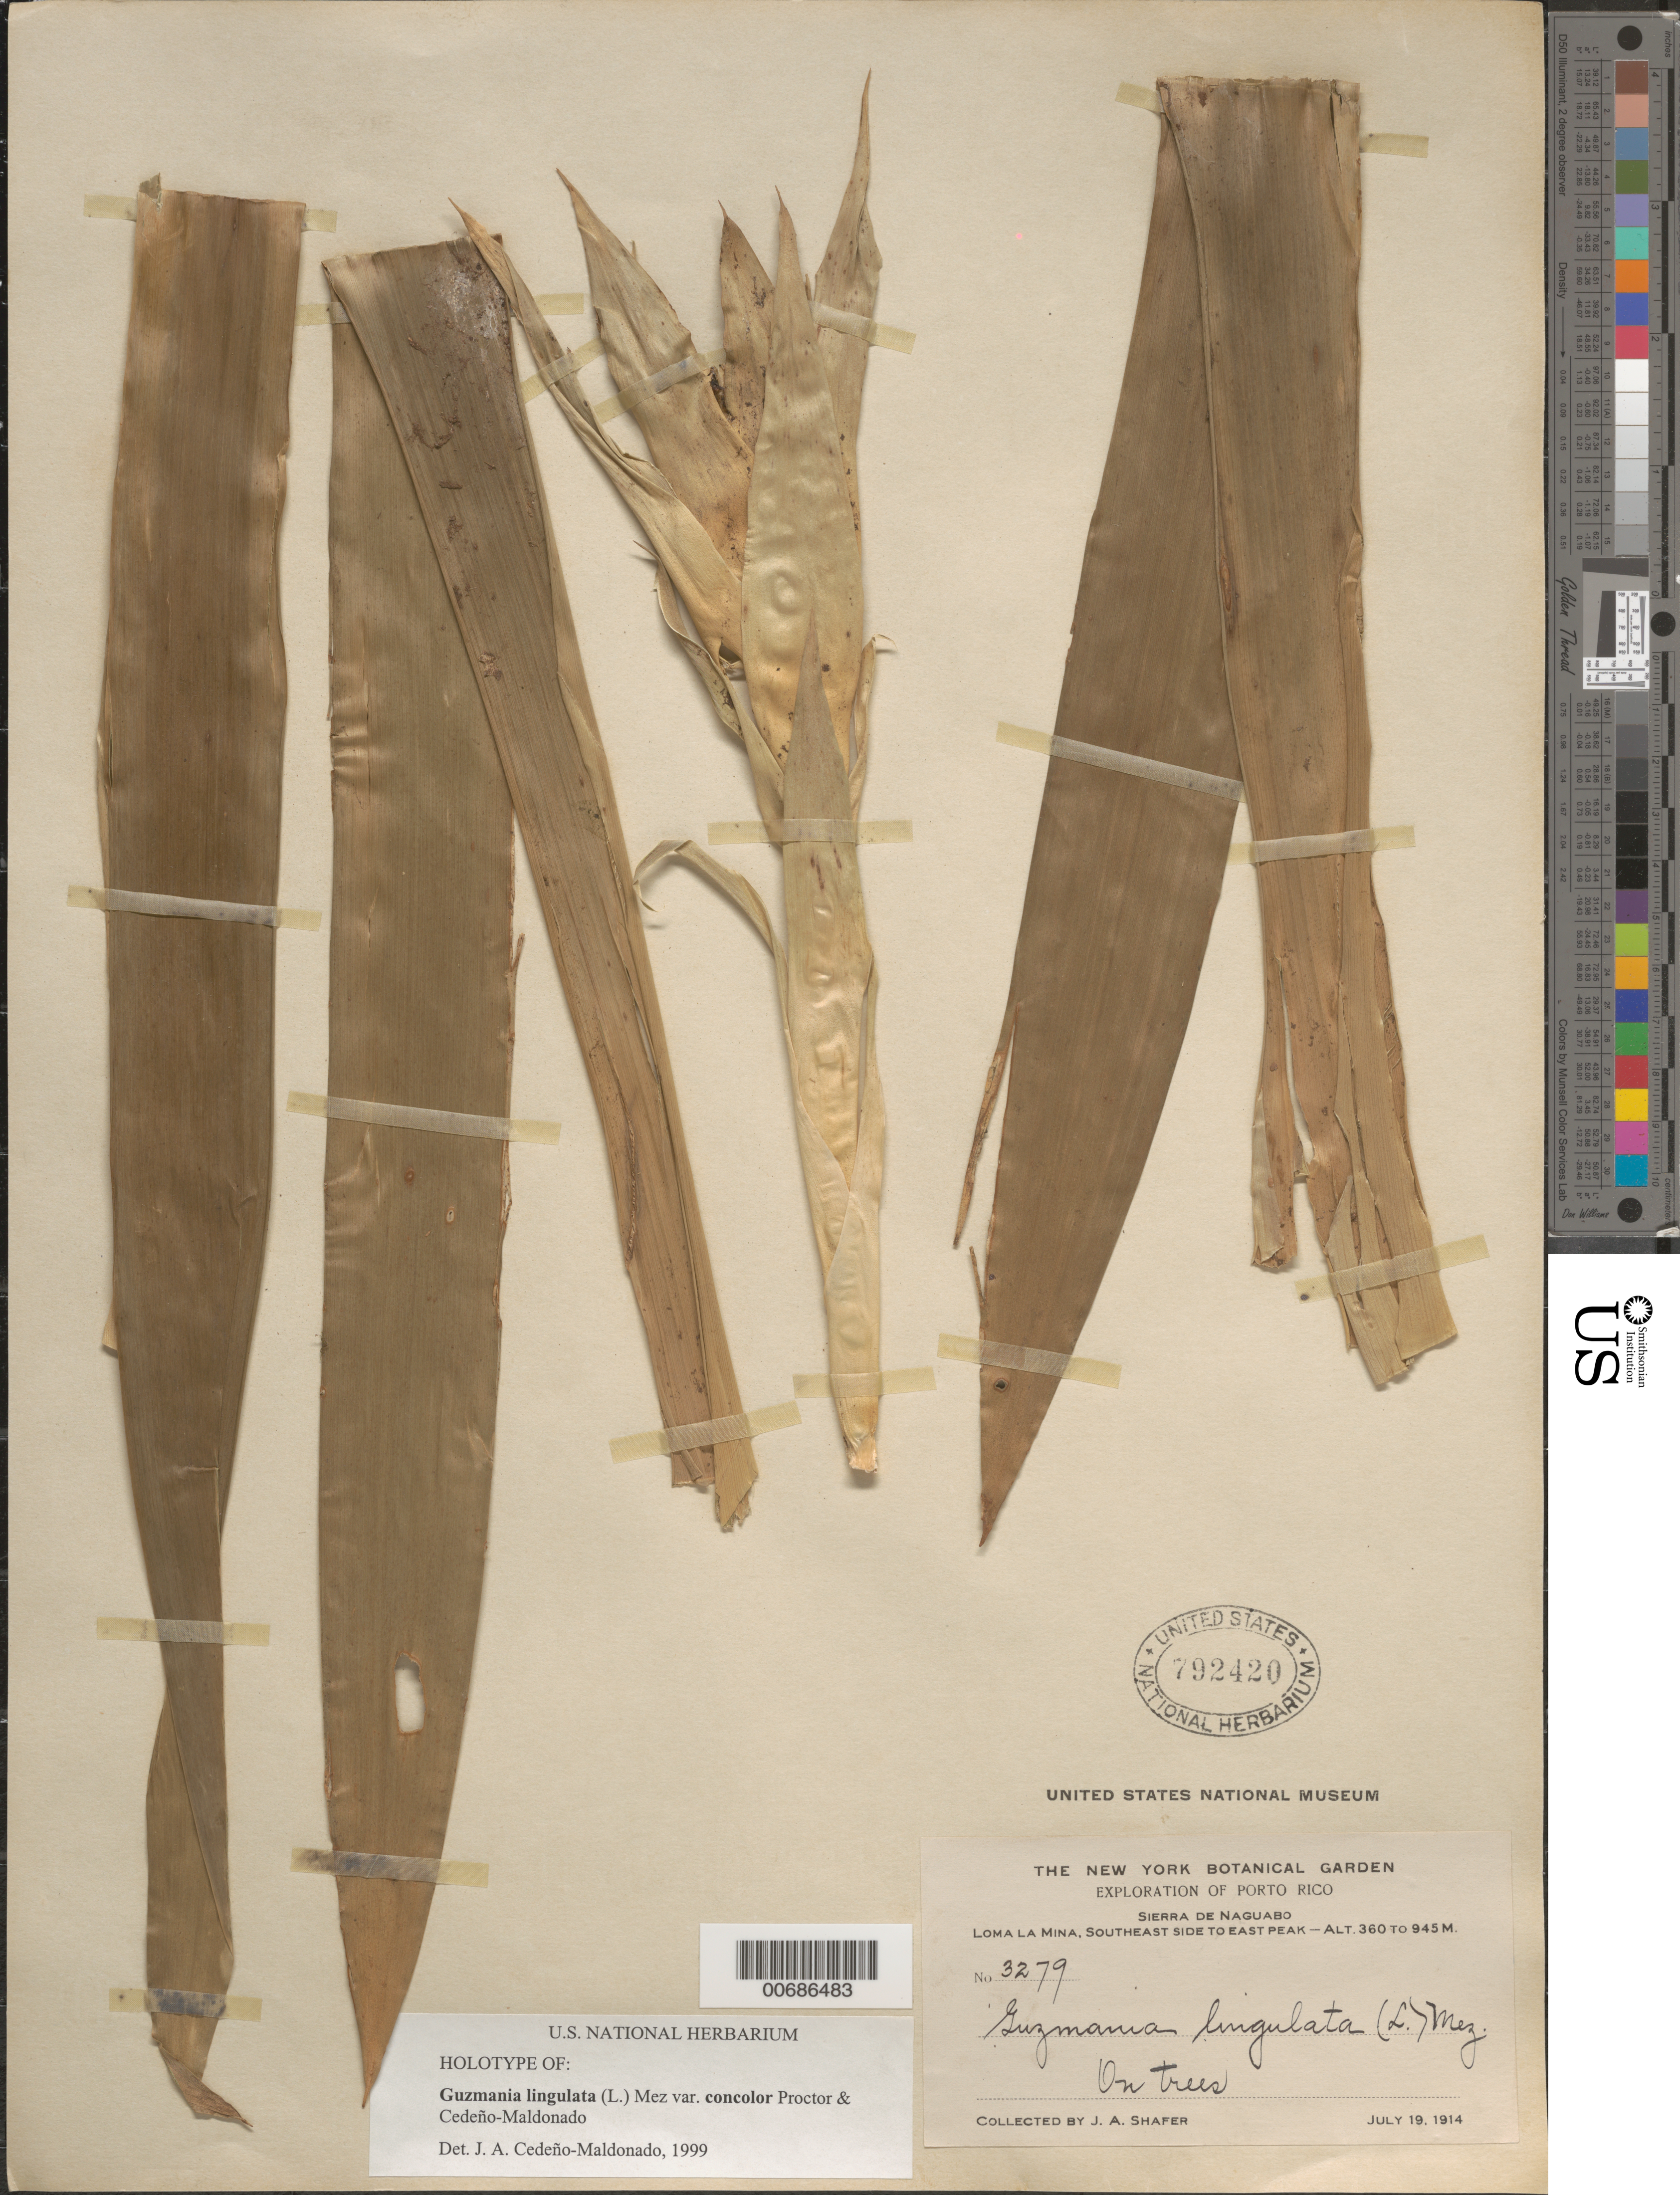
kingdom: Plantae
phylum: Tracheophyta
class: Liliopsida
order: Poales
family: Bromeliaceae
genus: Guzmania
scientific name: Guzmania lingulata var. concolor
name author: Proctor & Cedeño-Mald.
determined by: Cedeño-Maldonado, J. A.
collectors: J. A. Shafer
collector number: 3279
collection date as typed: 19 Jul 1914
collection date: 1914-07-19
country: Puerto Rico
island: Greater Antilles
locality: Sierra de Naguabo; Loma la Mina, SE side to E peak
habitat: On trees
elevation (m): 360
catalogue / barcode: US 792420